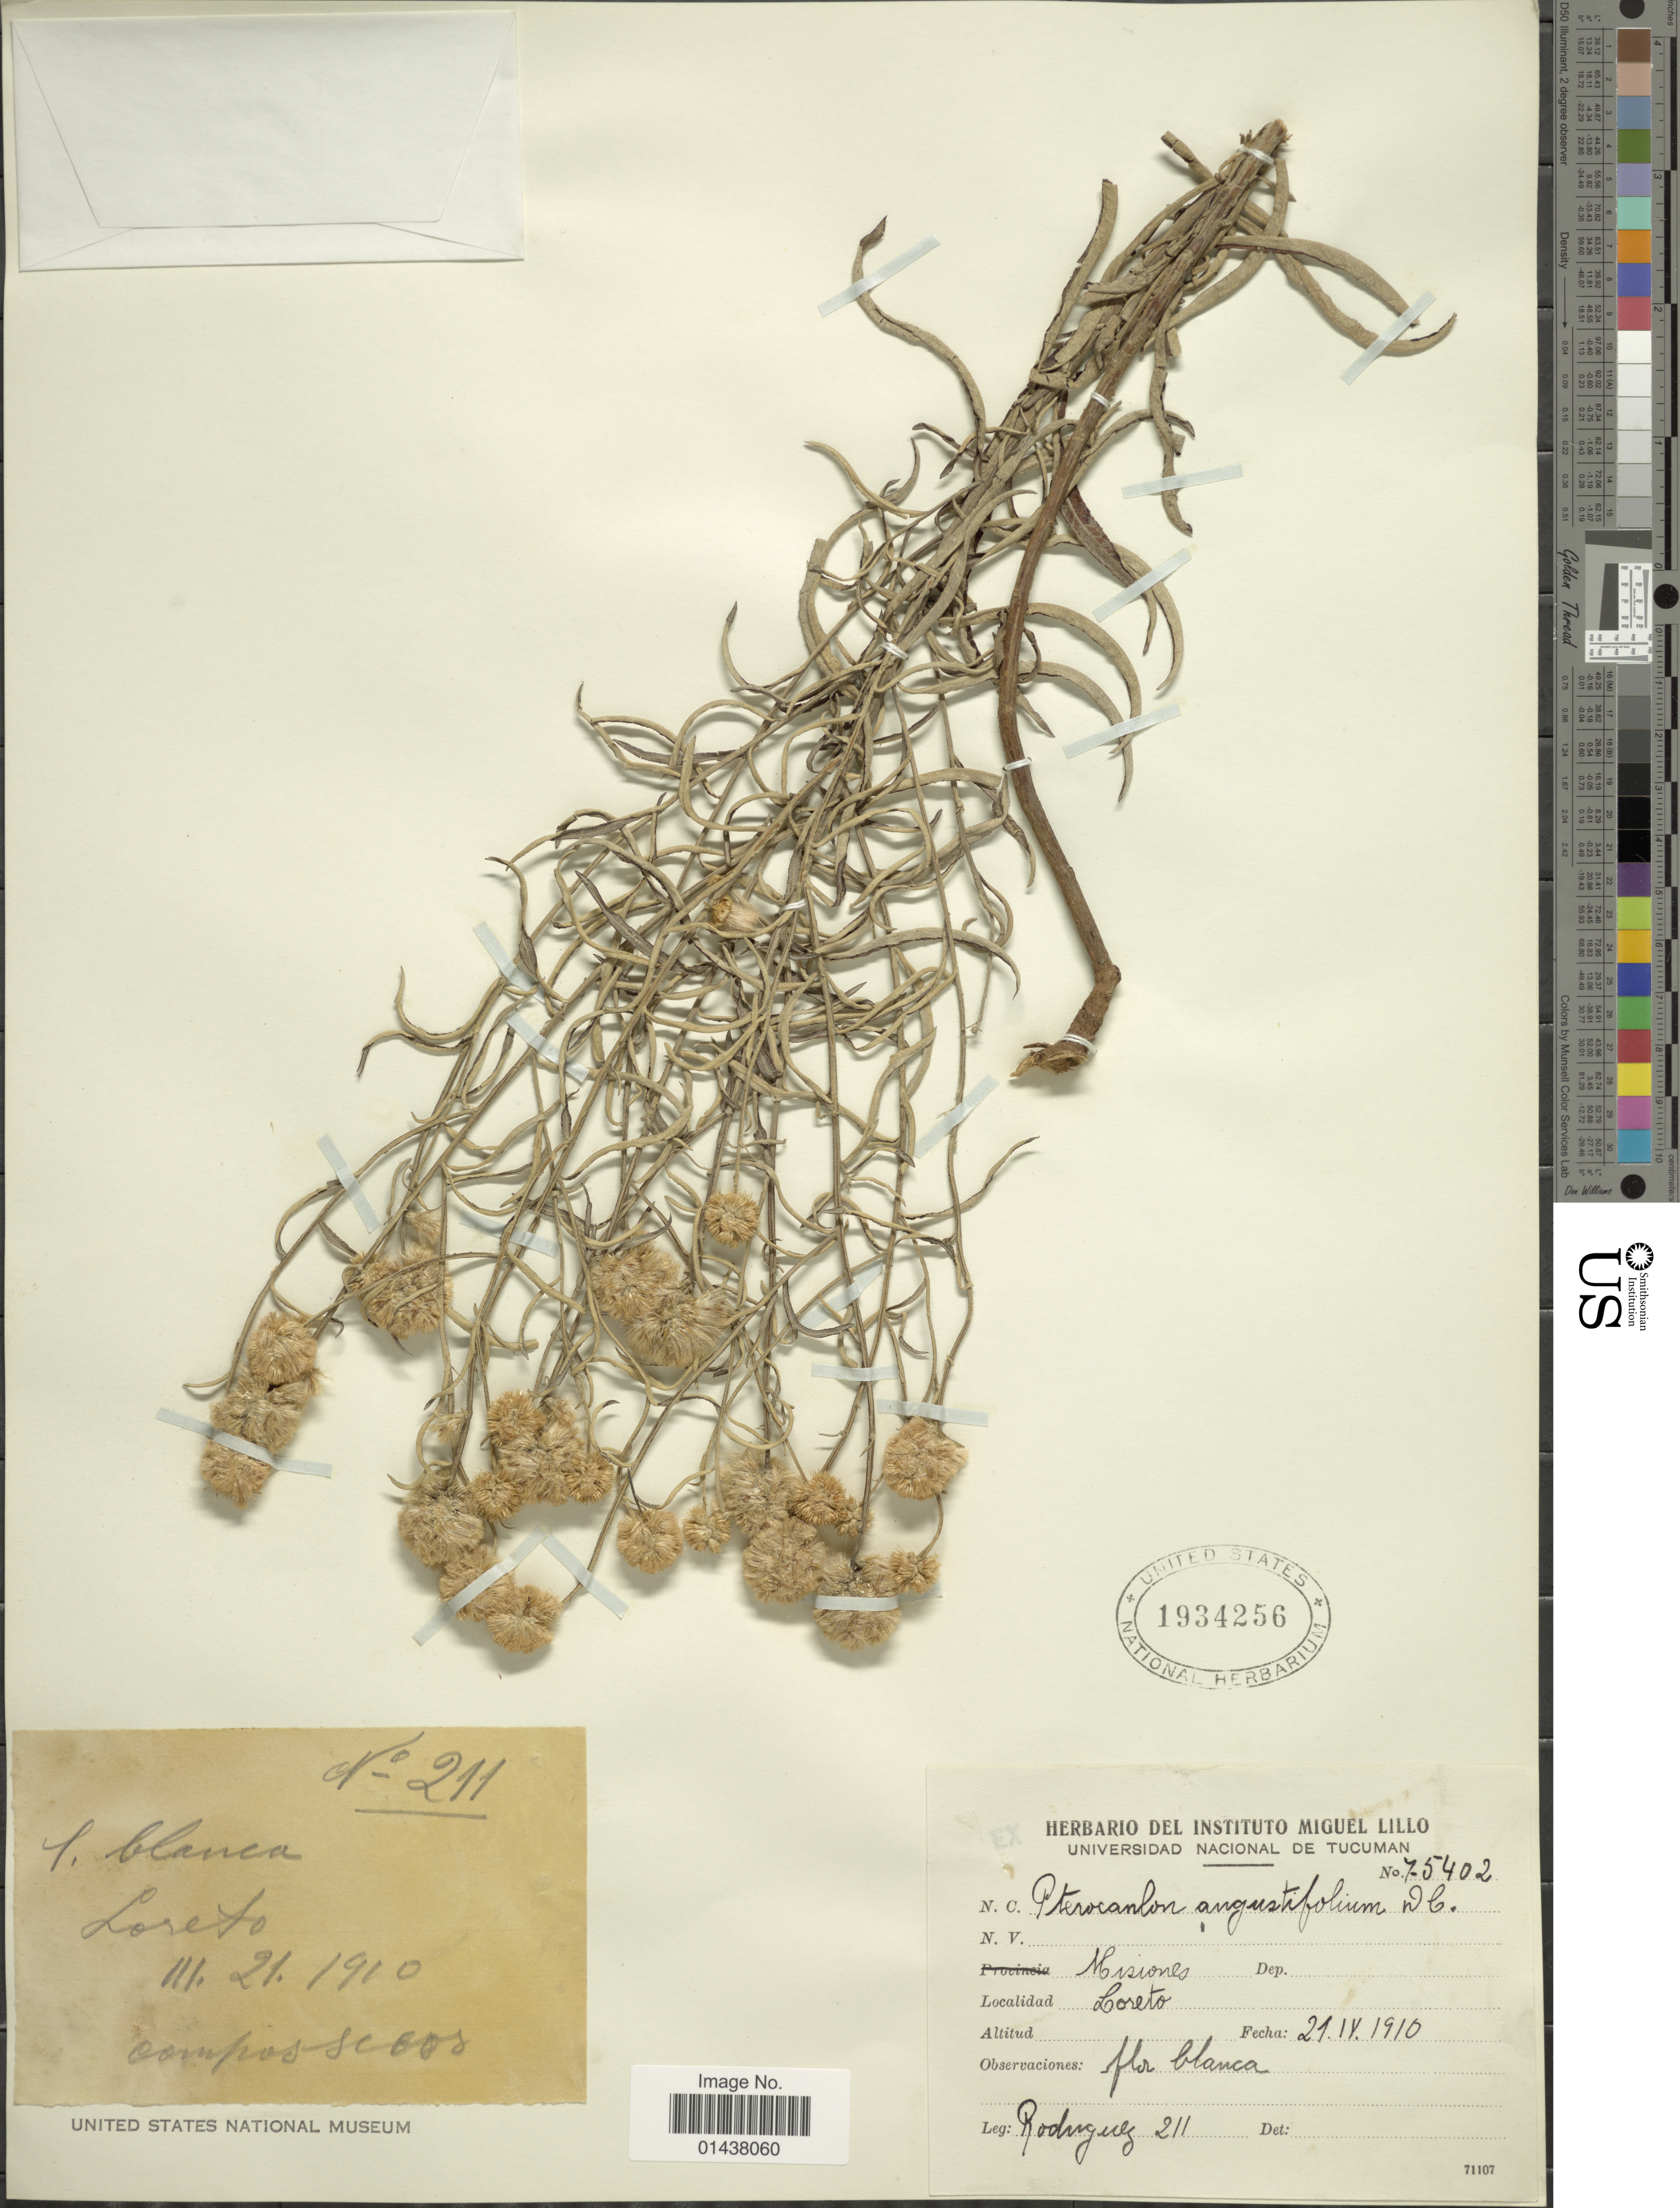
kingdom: Plantae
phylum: Tracheophyta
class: Magnoliopsida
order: Asterales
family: Asteraceae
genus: Pterocaulon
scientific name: Pterocaulon angustifolium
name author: DC.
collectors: Rodriguez, --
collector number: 211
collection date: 1910-04-21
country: Peru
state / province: Loreto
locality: Misiones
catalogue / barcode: US 1934256